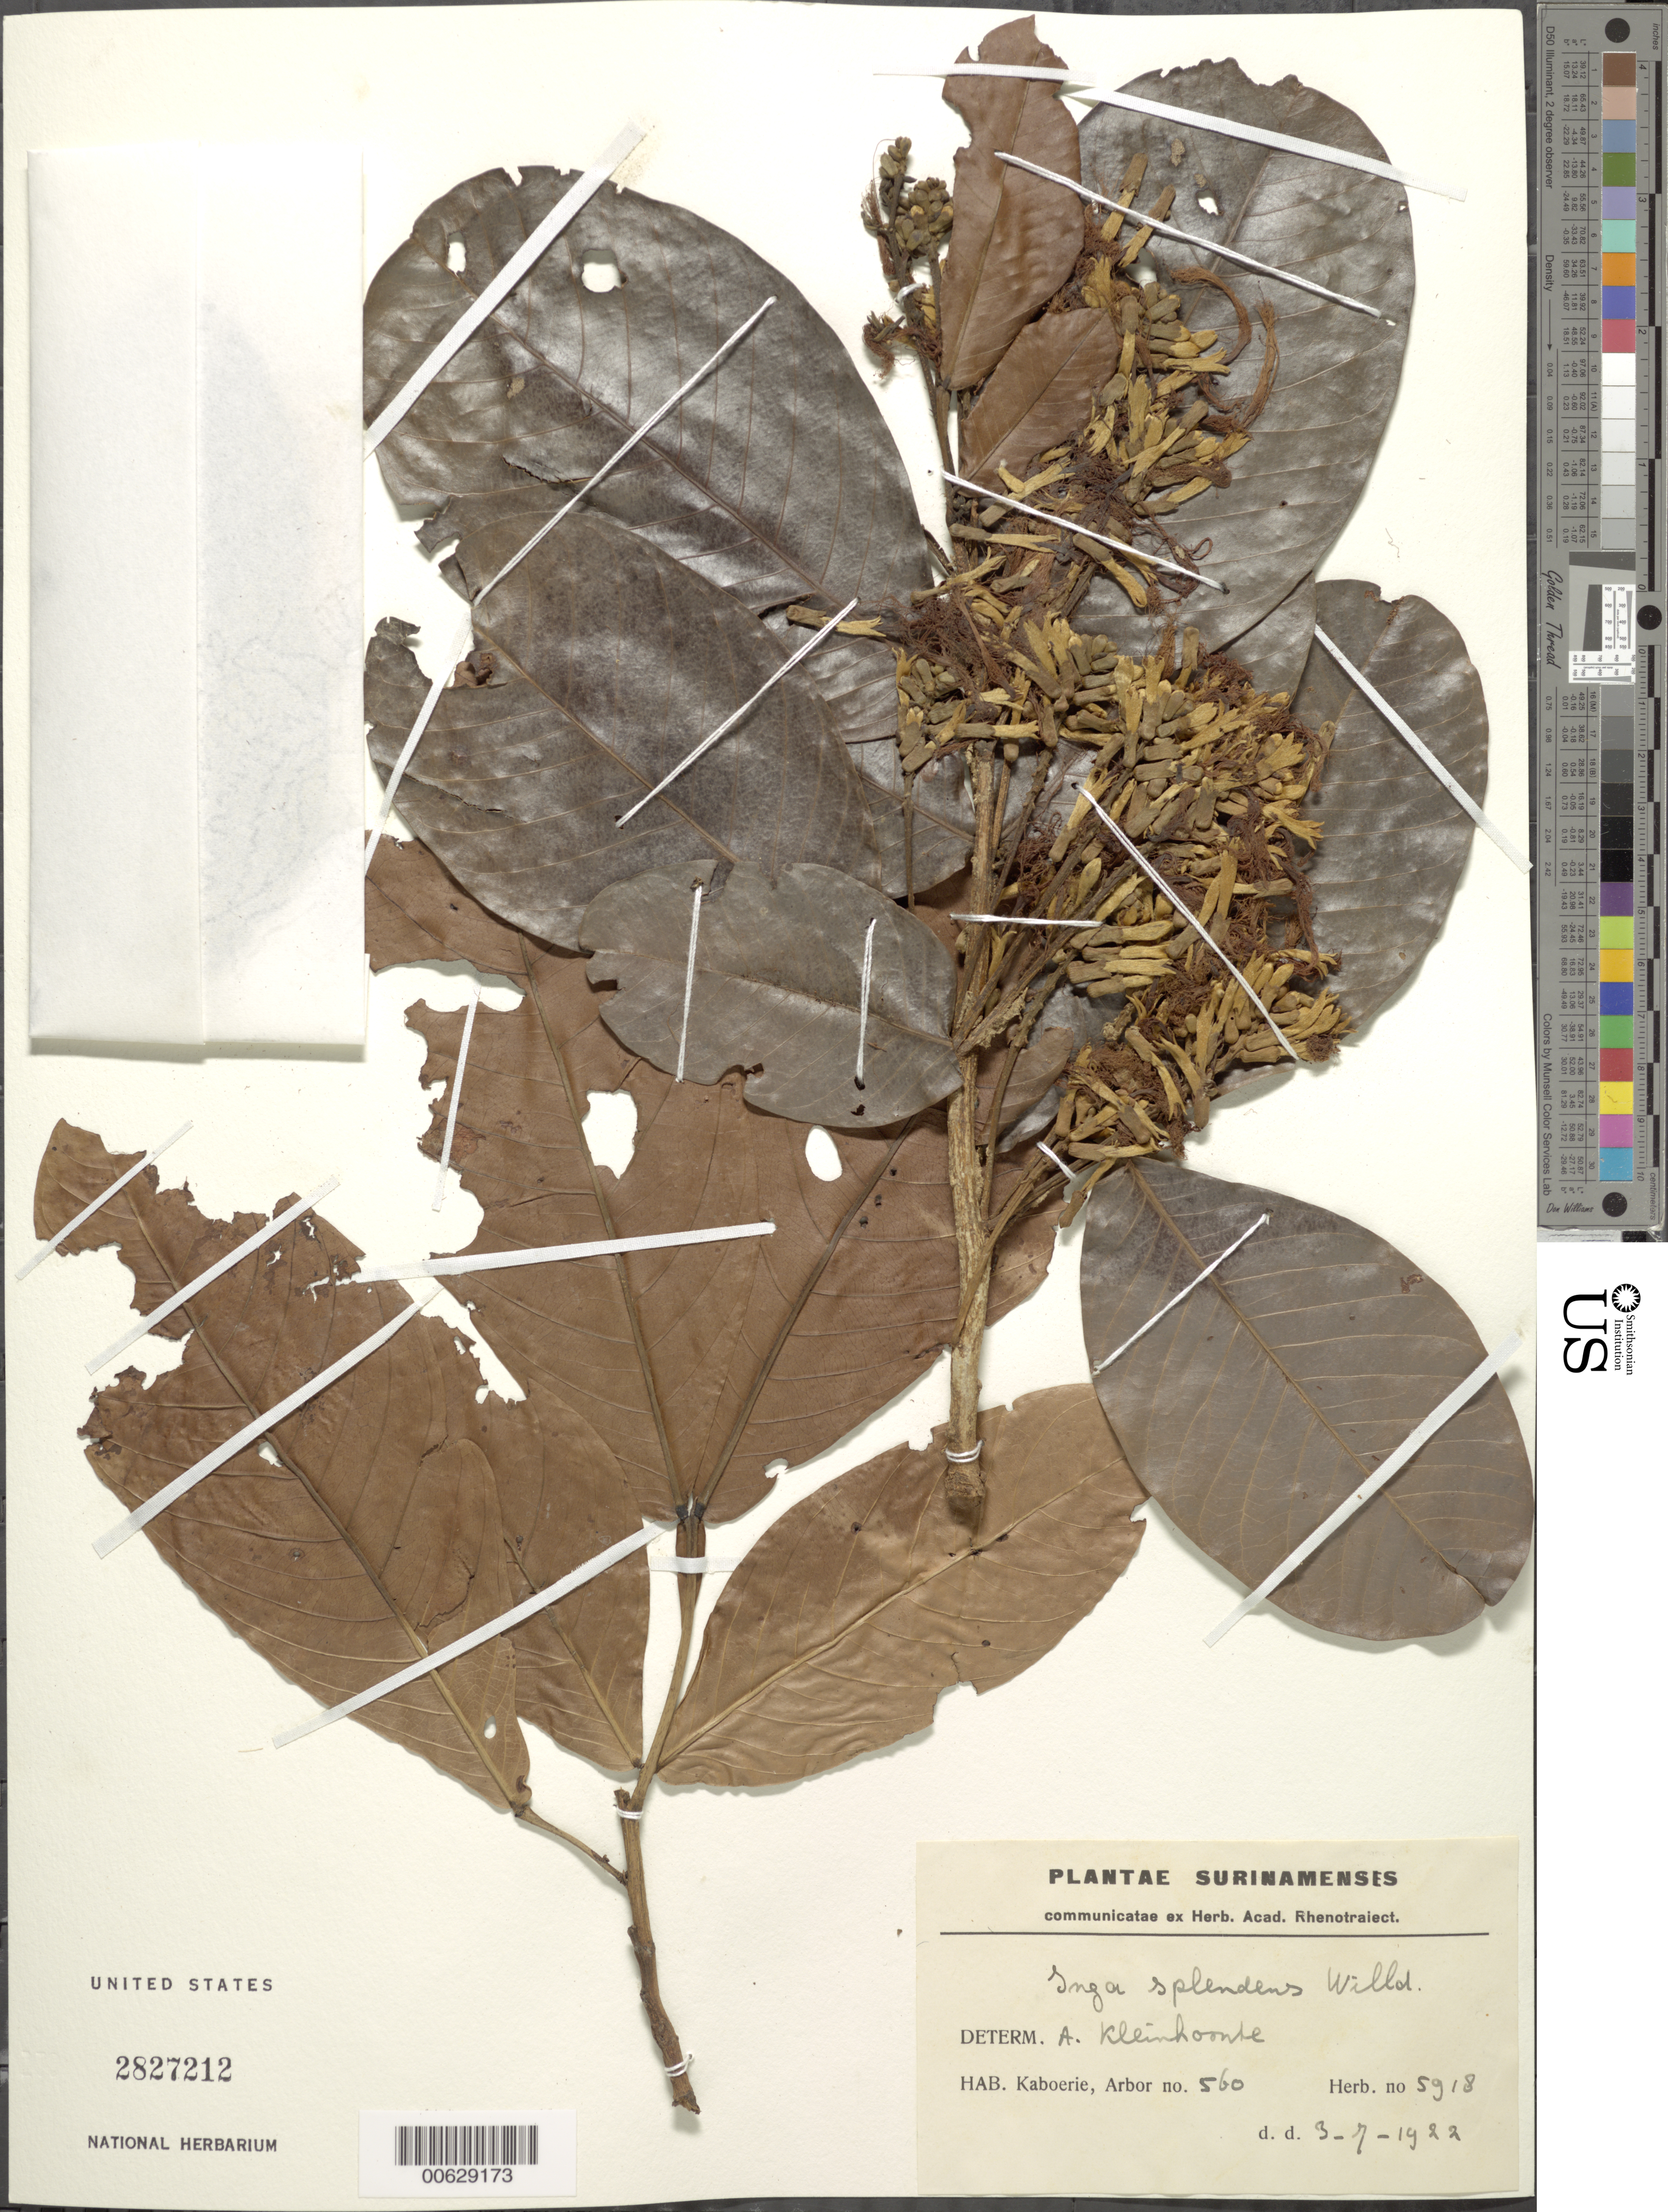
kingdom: Plantae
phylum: Tracheophyta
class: Magnoliopsida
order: Fabales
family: Fabaceae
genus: Inga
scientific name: Inga splendens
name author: Willd.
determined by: Kleinhoonte, Anthonia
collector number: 5918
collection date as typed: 3-Jul-22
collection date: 1922-07-03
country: Suriname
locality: Kaboerie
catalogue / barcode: US 2827212